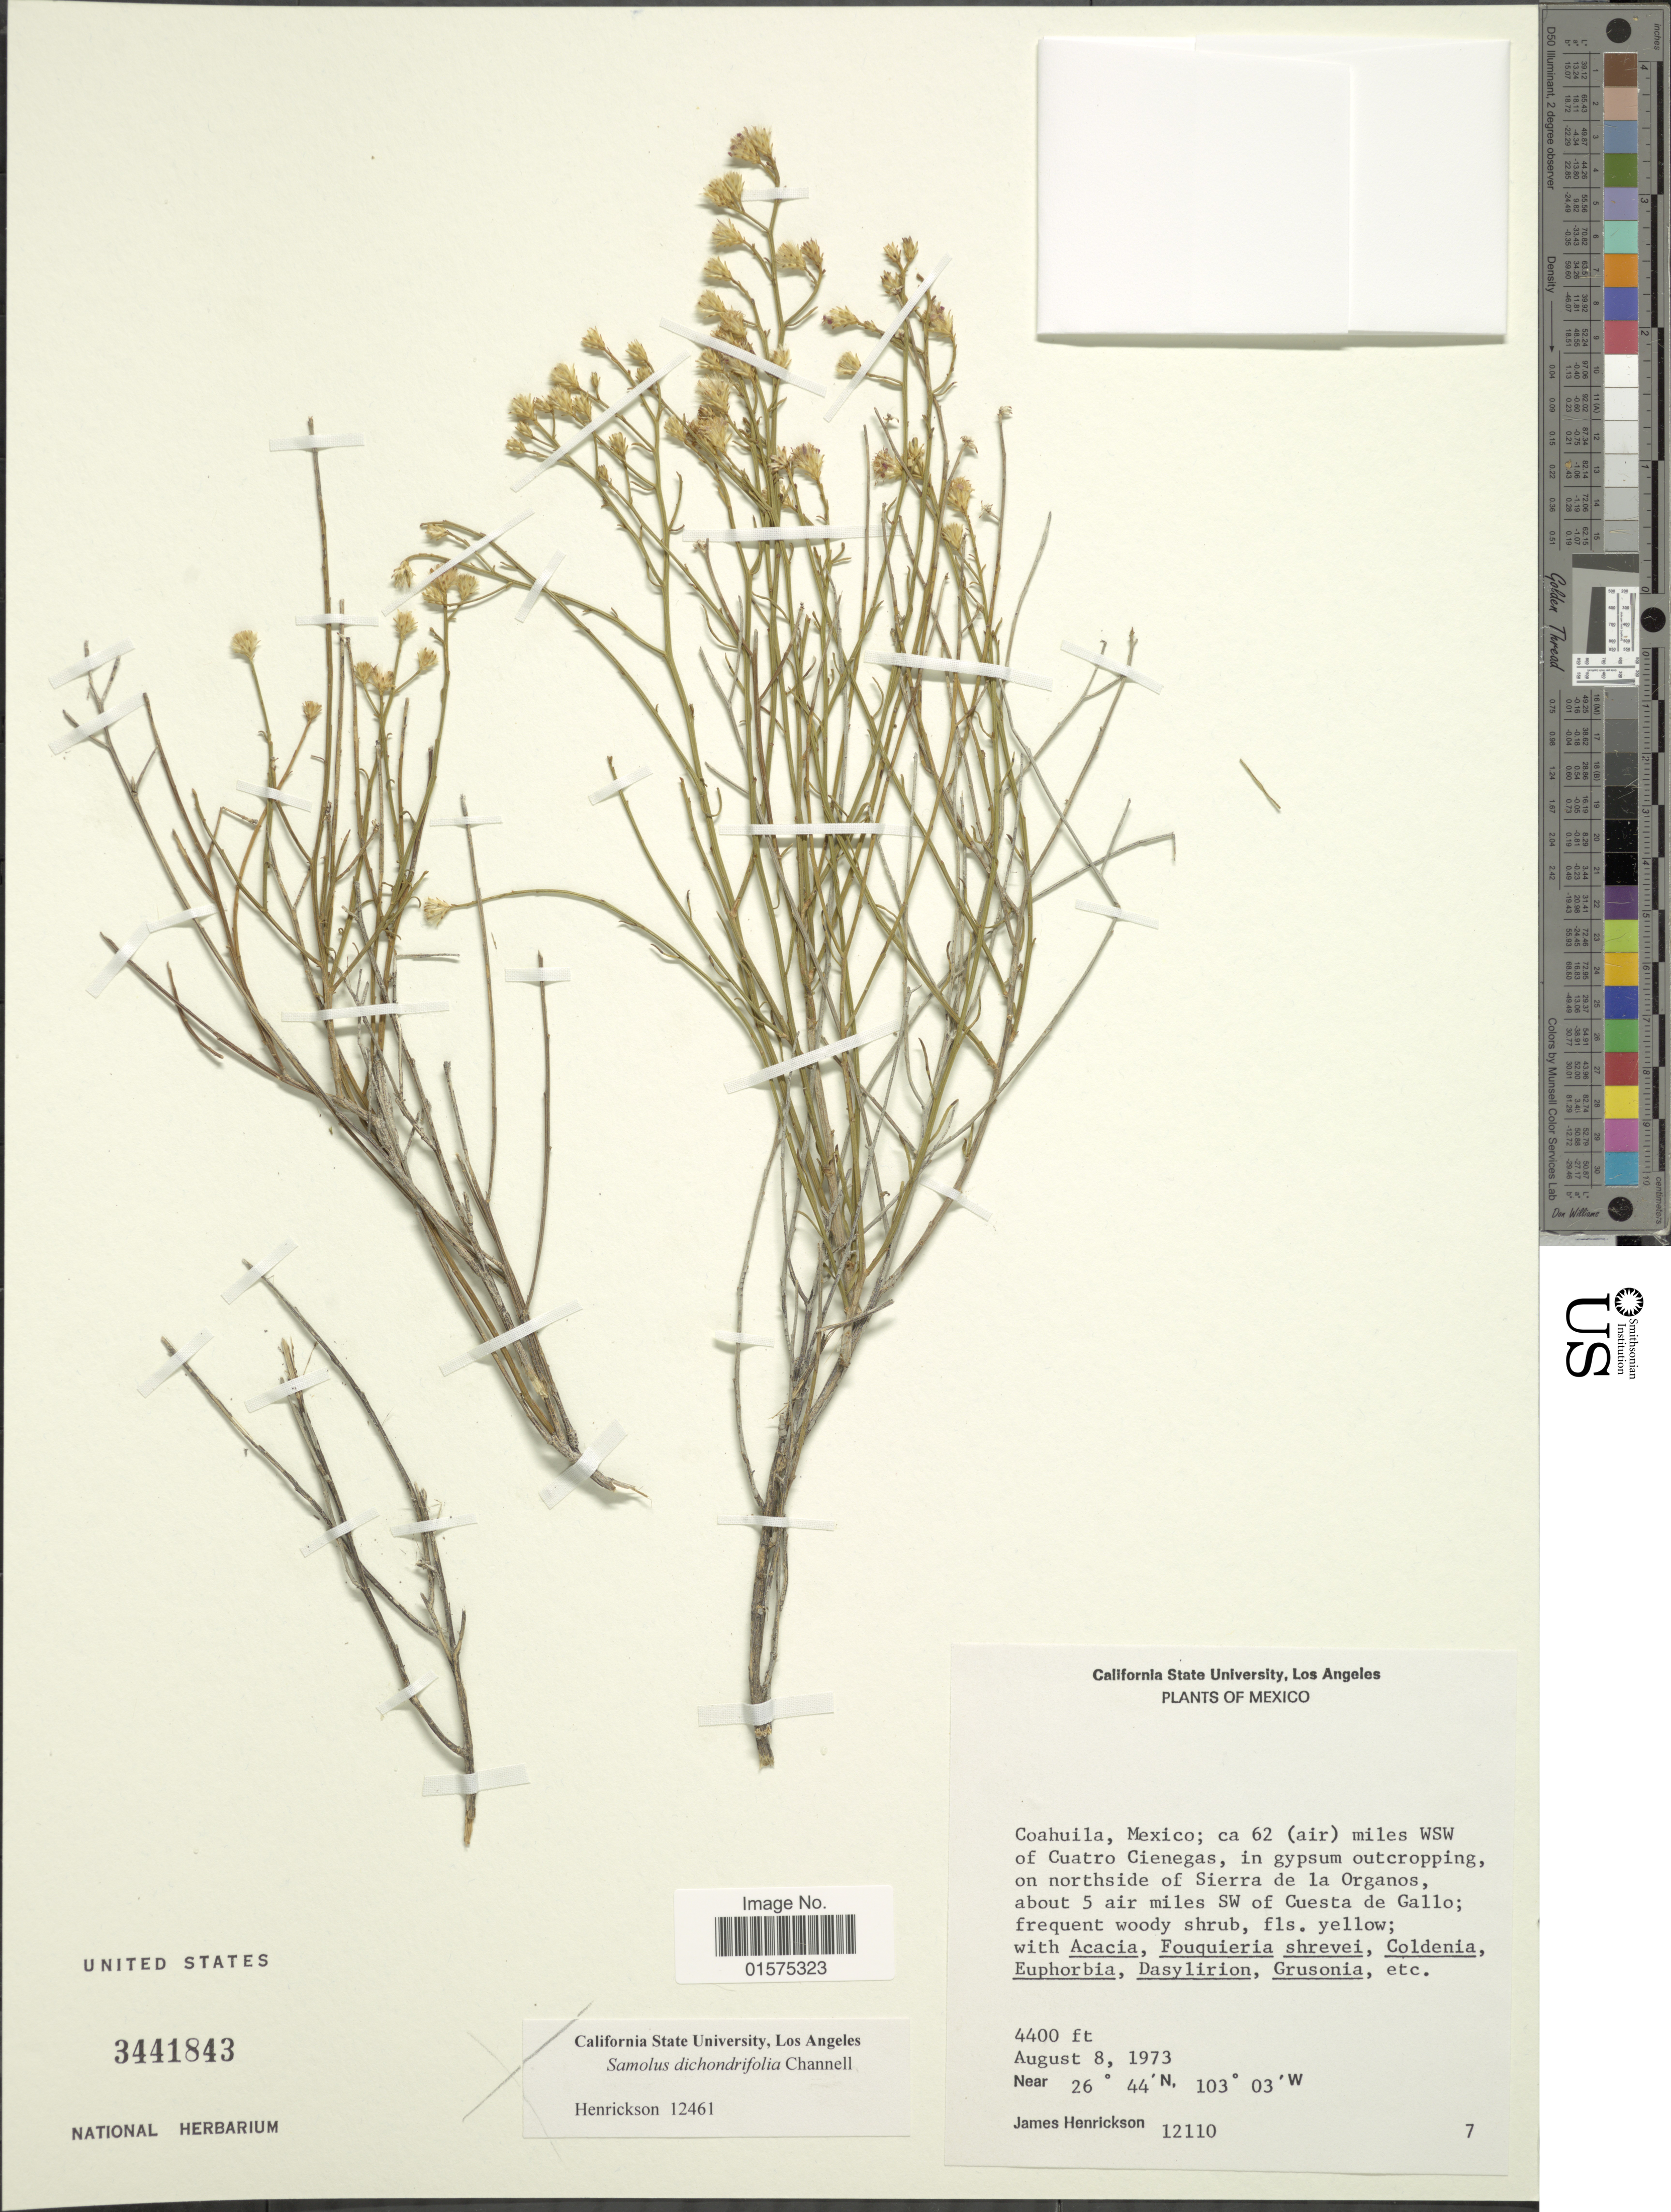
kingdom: Plantae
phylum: Tracheophyta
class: Magnoliopsida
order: Asterales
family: Asteraceae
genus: Medranoa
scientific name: Medranoa pseudobaccharis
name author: (S.F. Blake) G.L. Nesom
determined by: Urbatsch, Lowell E., Curator (LSU), Louisiana State University (UNITED STATES)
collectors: J. S. Henrickson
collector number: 12110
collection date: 1973-08-08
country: Mexico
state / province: Coahuila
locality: Ca 62 (air) miles WSW of Cuatro Cienagas, on northside of Sierra de la Organos, about 5 air miles SW of Cuesta de Gallo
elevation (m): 1341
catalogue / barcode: US 3441843